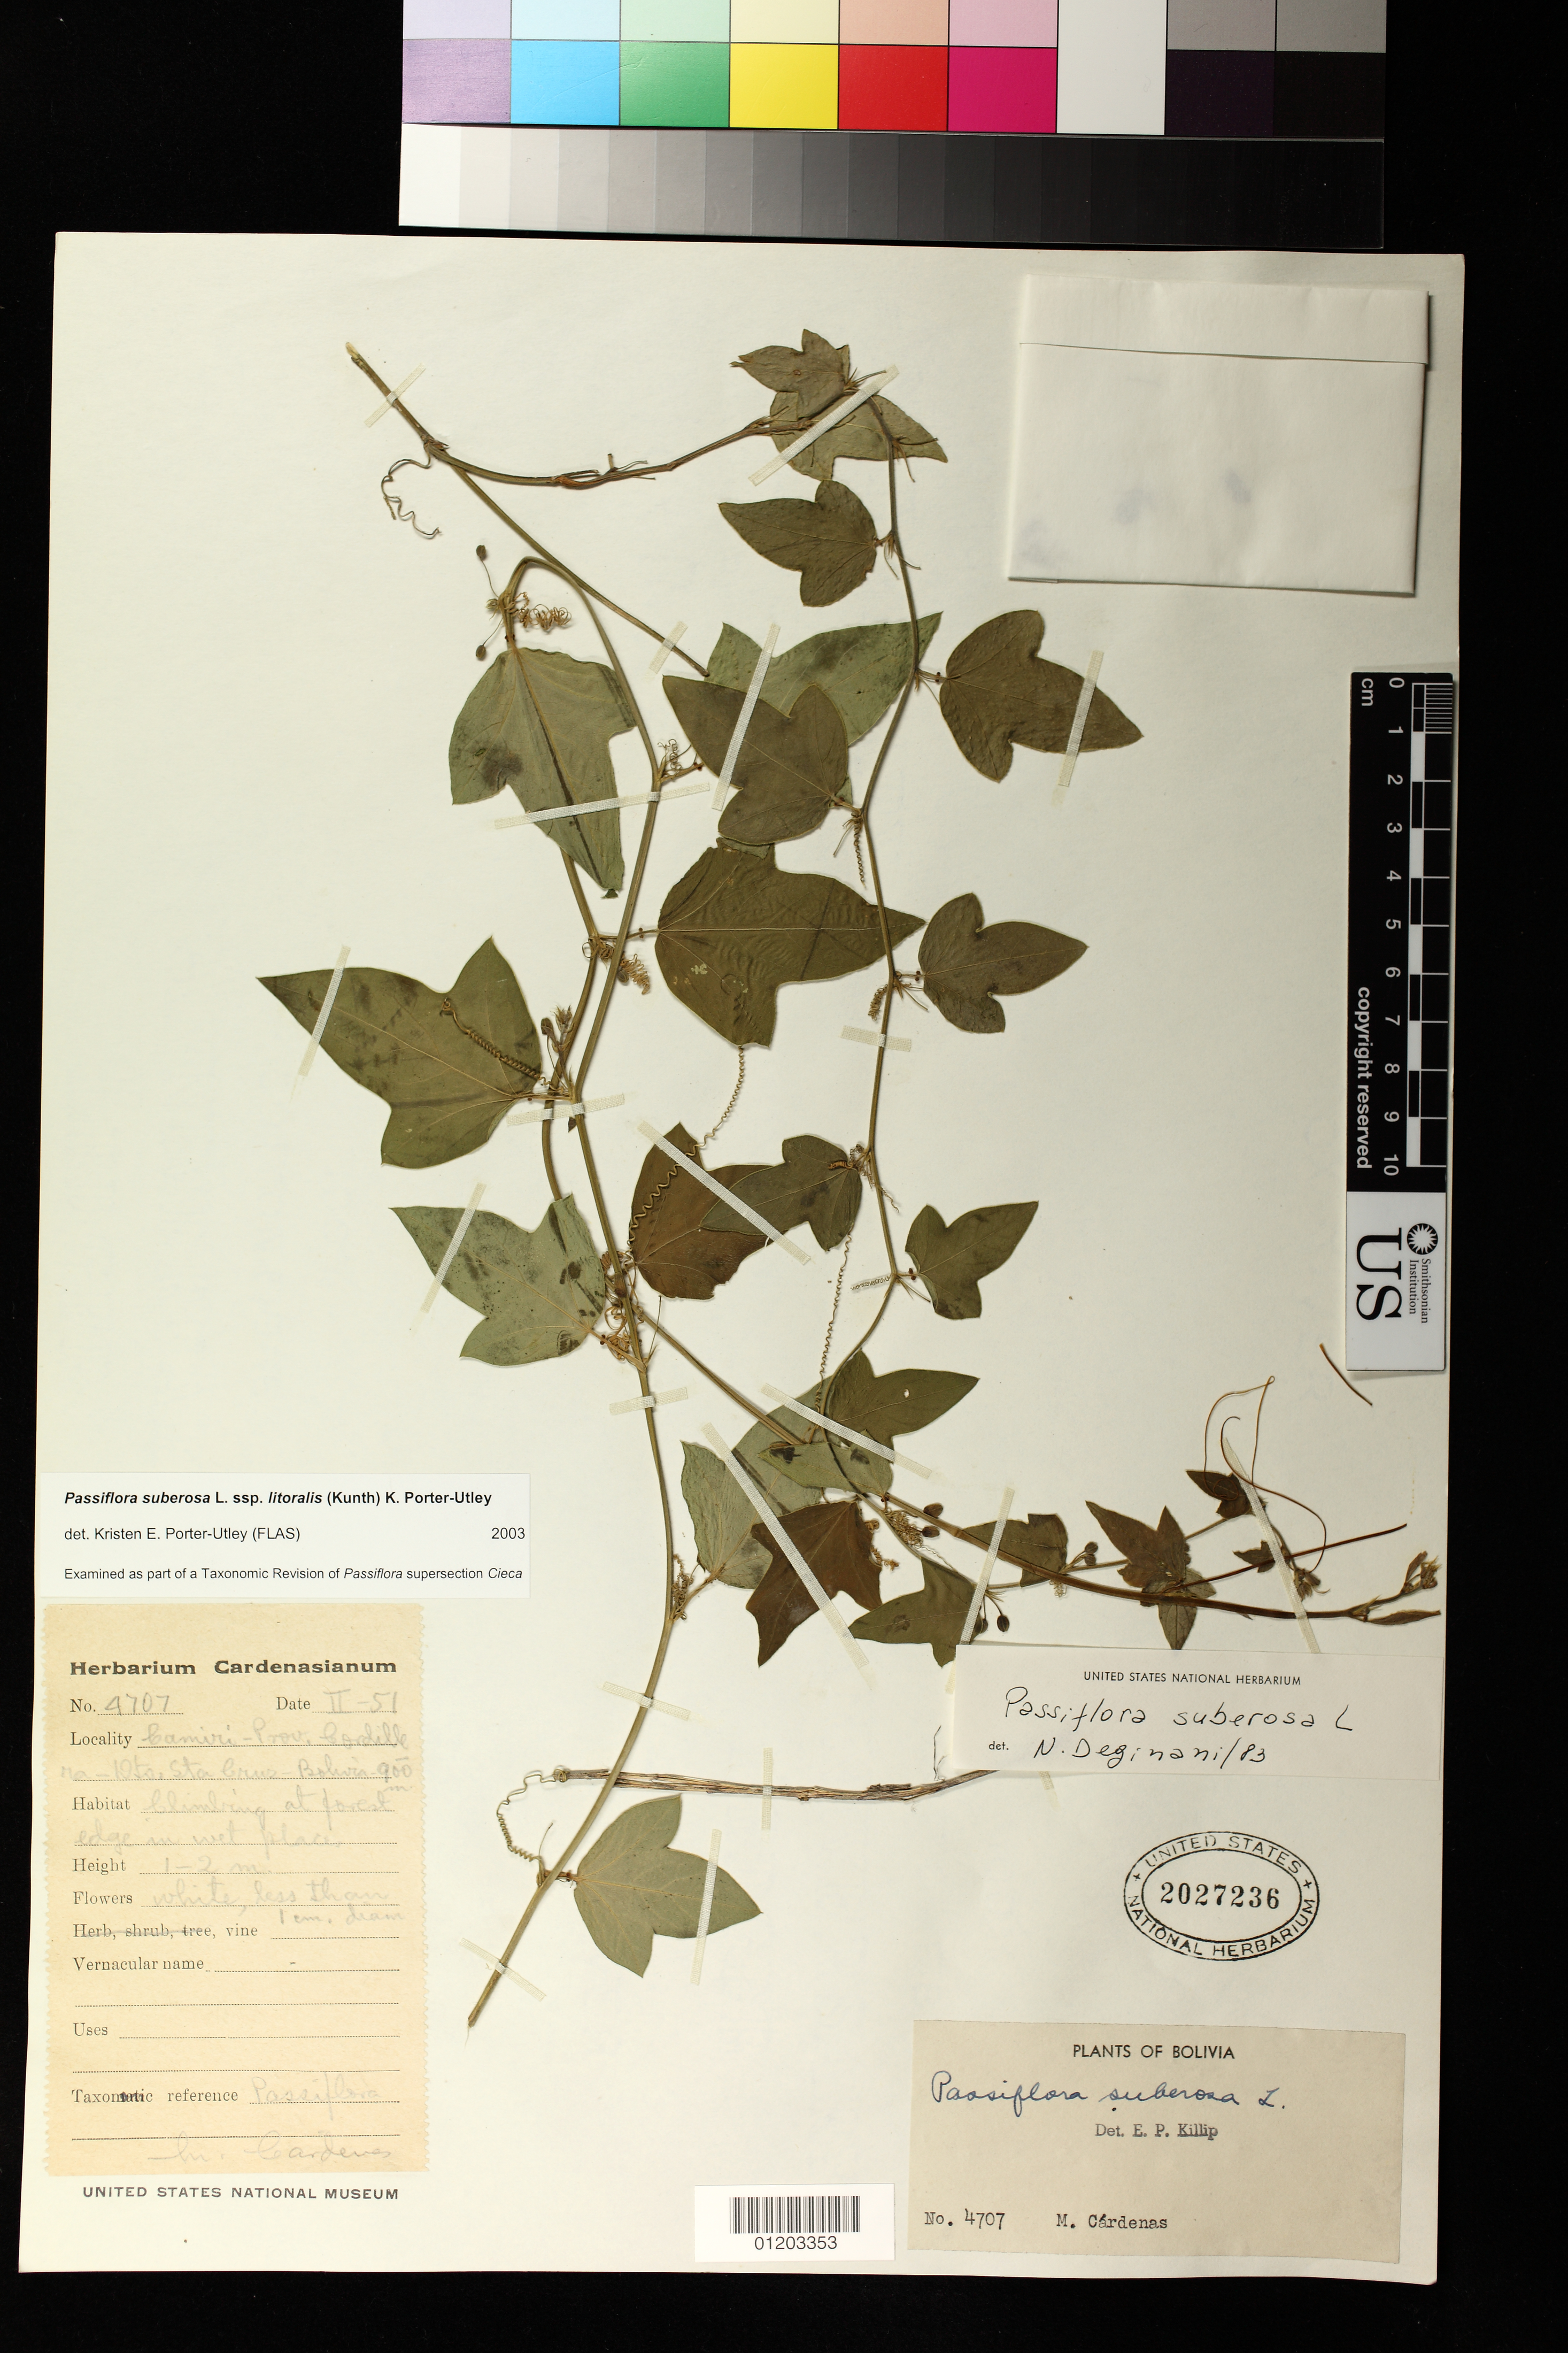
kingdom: Plantae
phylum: Tracheophyta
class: Magnoliopsida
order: Malpighiales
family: Passifloraceae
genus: Passiflora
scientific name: Passiflora suberosa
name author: L.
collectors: M. Cardenas L.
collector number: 4707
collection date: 1951-02-01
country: Bolivia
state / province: Santa Cruz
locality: Camiri, Cordillera Central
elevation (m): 900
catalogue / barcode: US 2027236